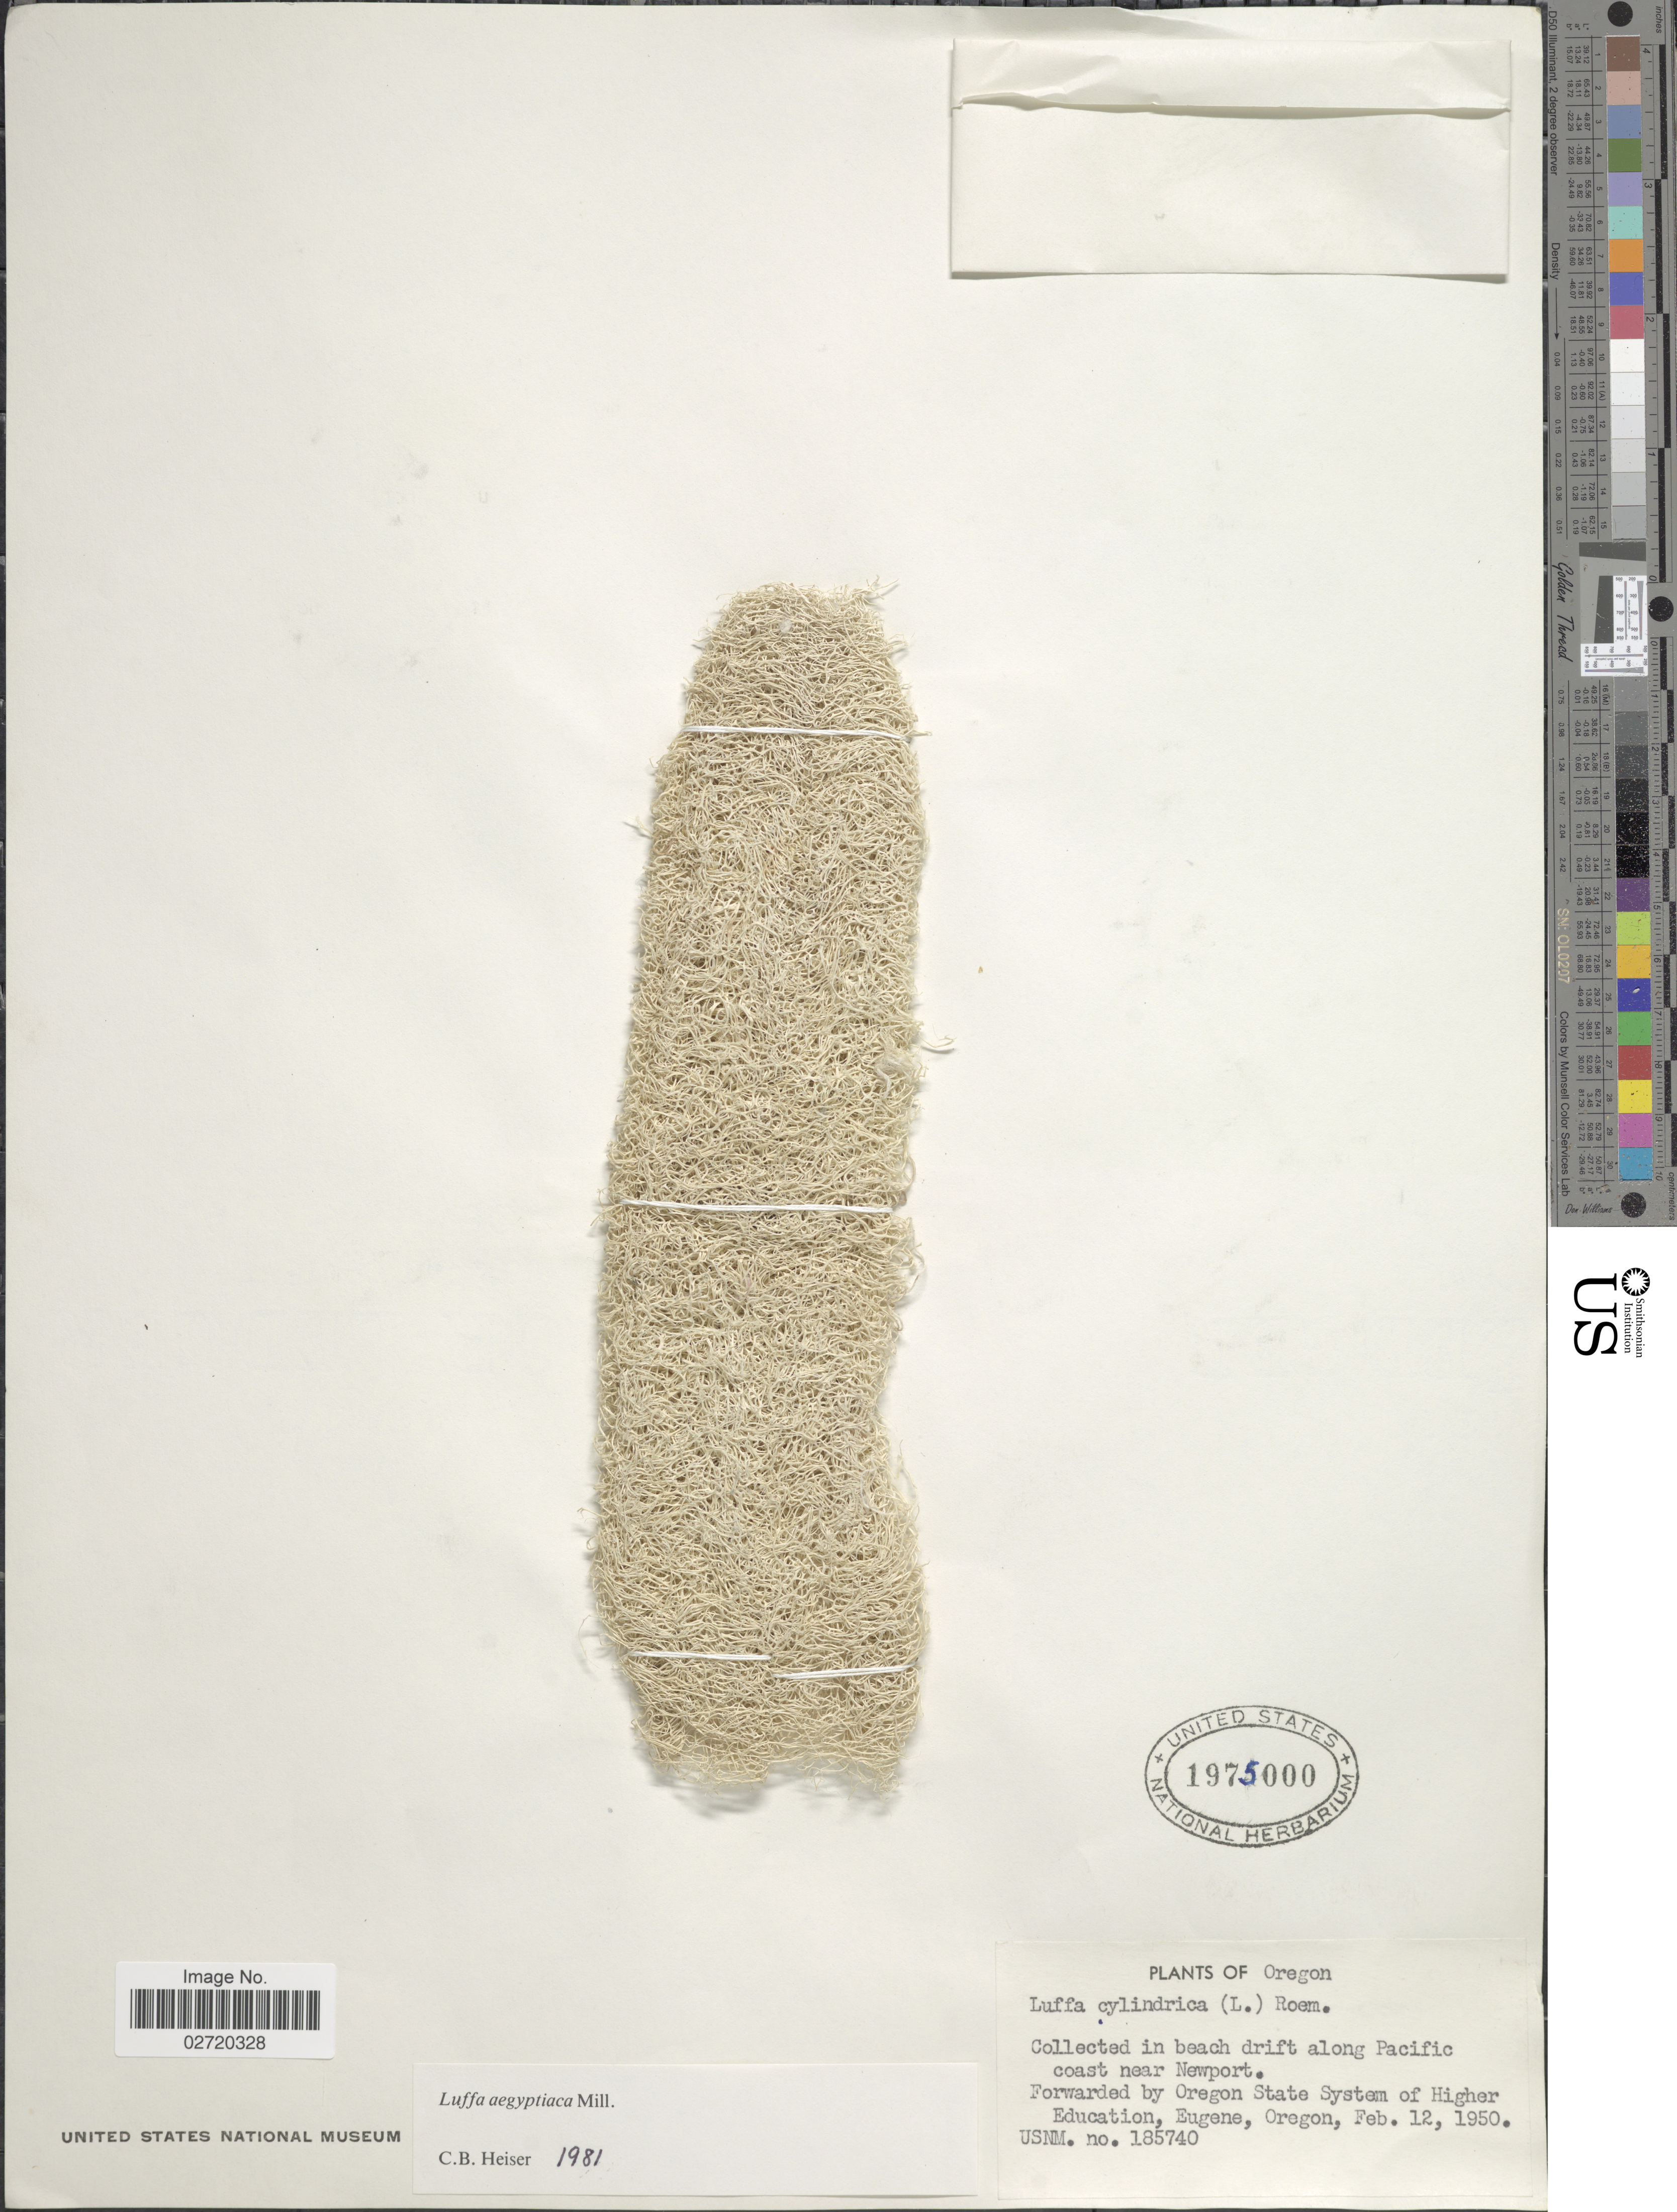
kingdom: Plantae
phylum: Tracheophyta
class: Magnoliopsida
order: Cucurbitales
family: Cucurbitaceae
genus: Luffa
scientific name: Luffa aegyptiaca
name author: Mill.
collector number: USNM 185740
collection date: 1950-02-12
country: United States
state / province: Oregon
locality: In beach drift along Pacific coast near Newport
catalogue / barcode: US 1975000